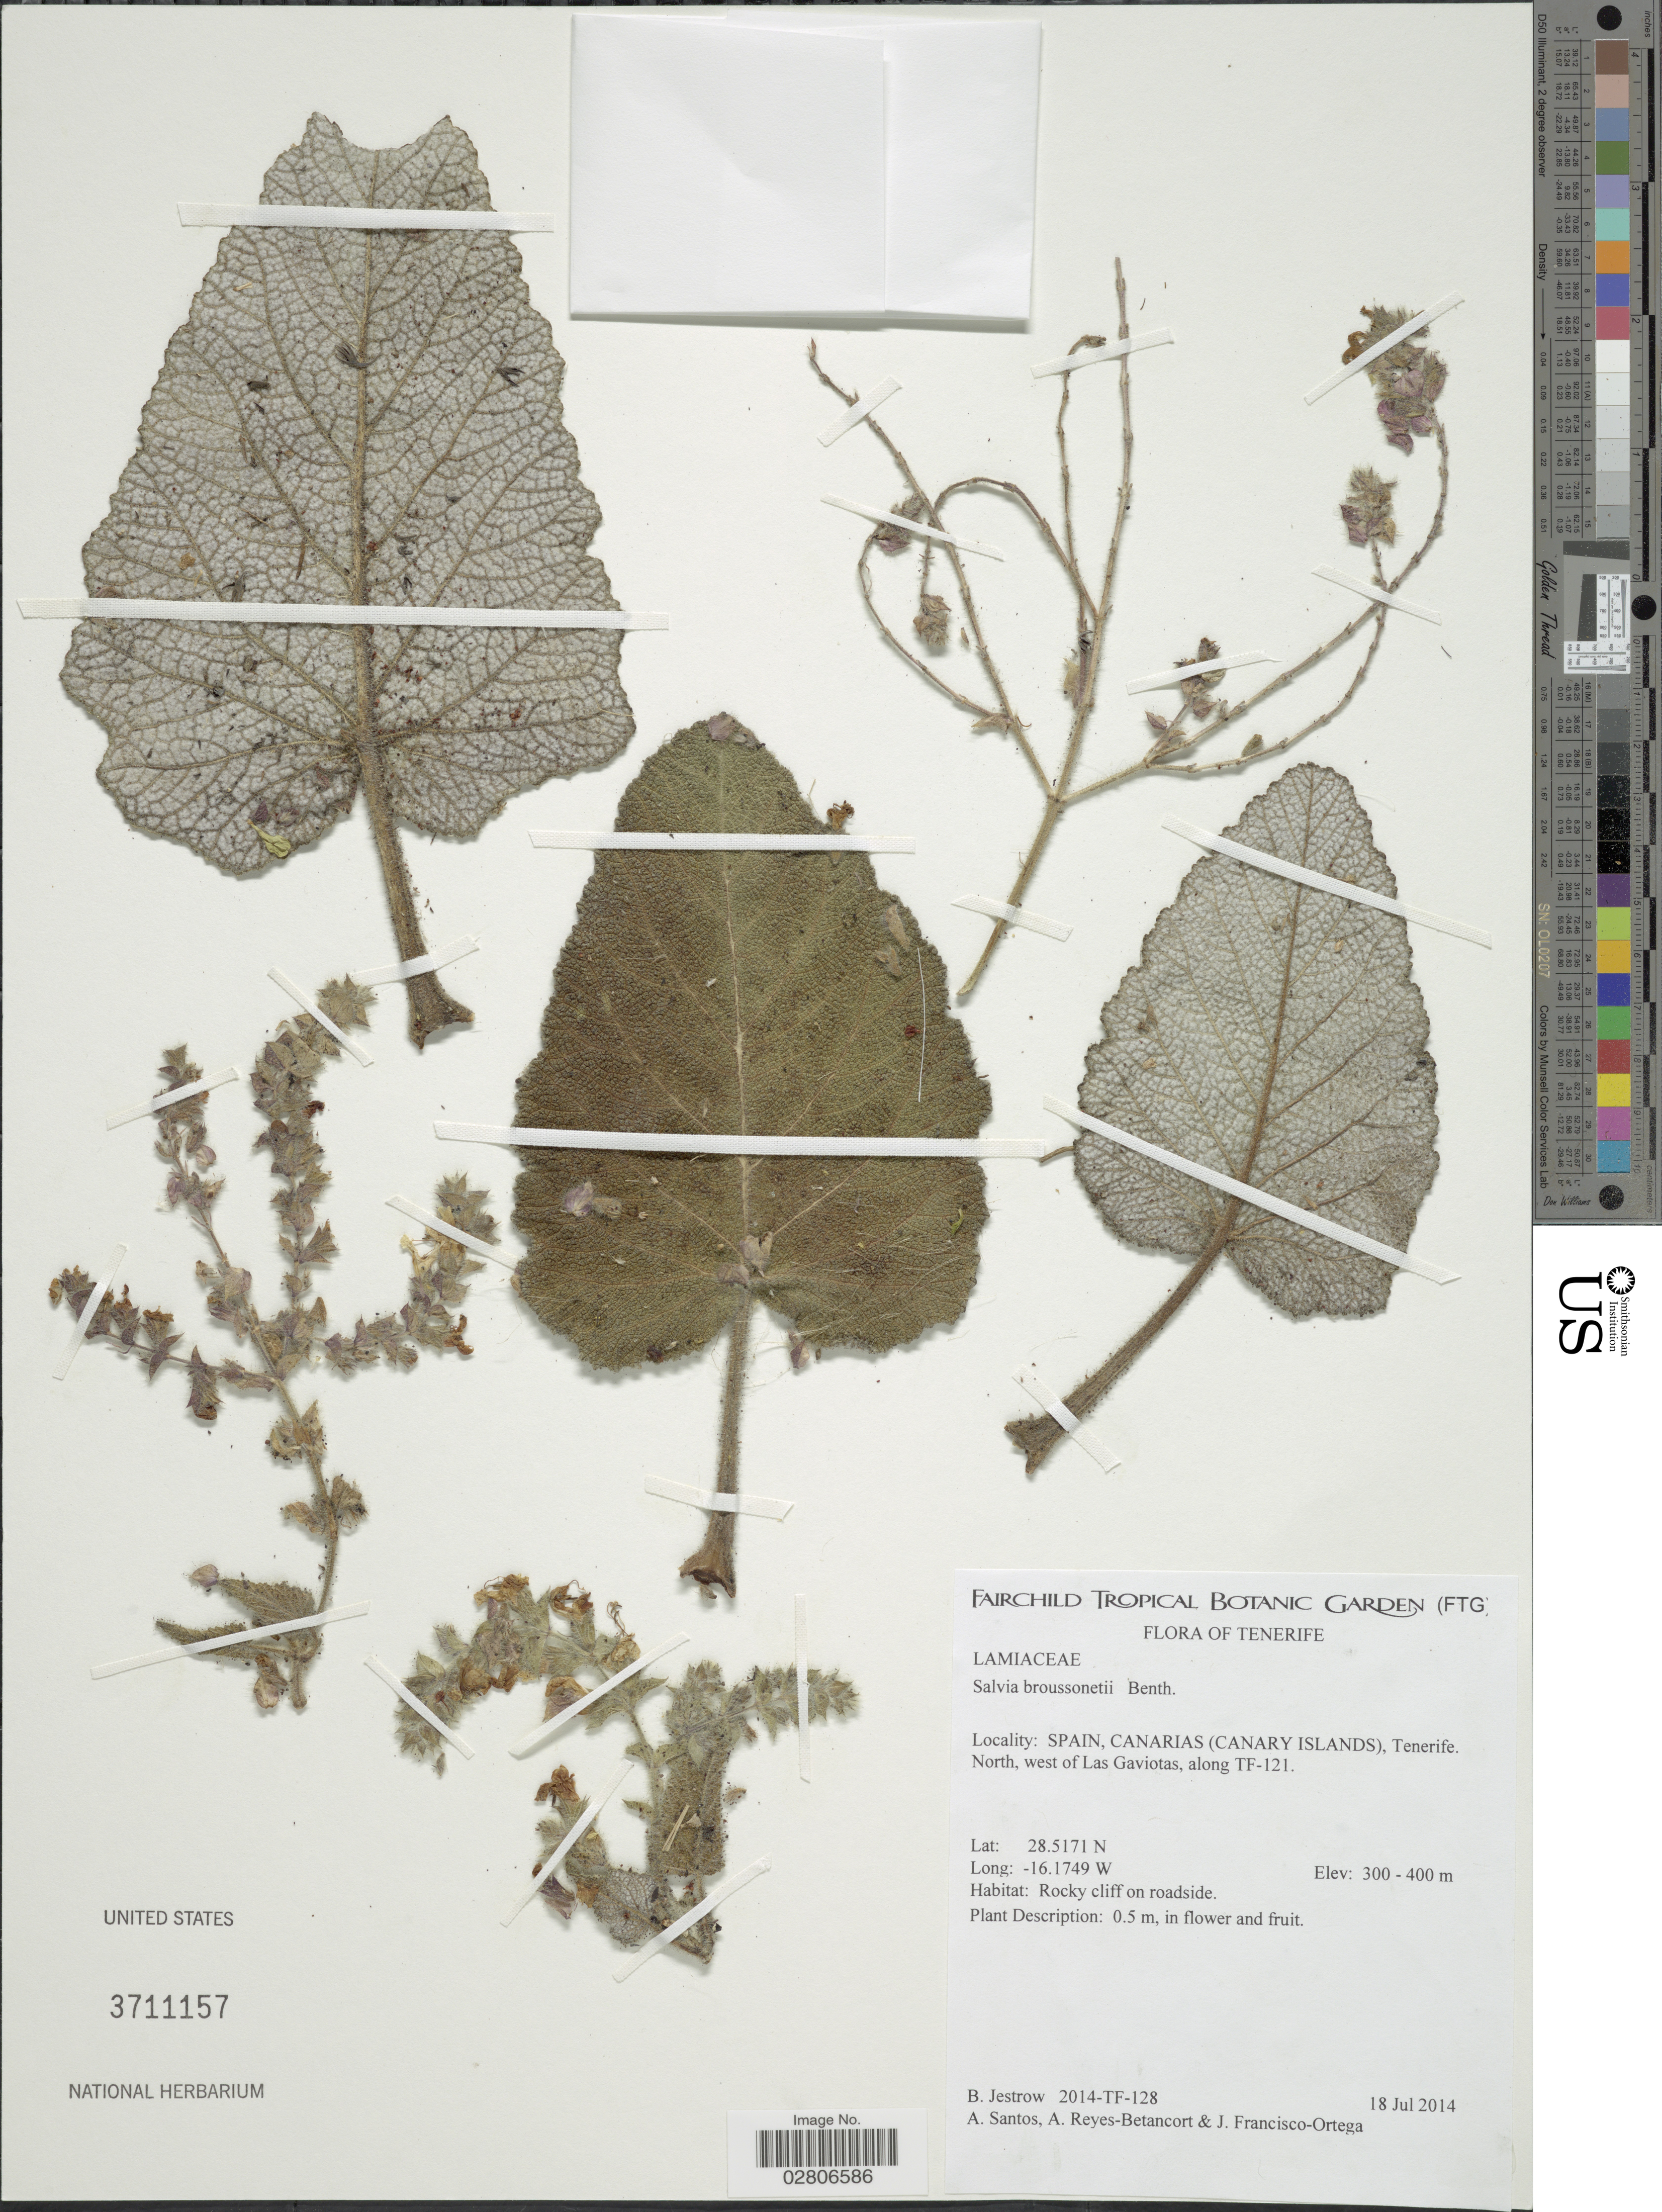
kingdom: Plantae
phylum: Tracheophyta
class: Magnoliopsida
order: Lamiales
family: Lamiaceae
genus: Salvia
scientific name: Salvia broussonetii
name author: Benth.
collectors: B. Jestrow, A. Santos, A. Reyes & J. Francisco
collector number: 2014-TF-128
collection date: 2014-07-18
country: Spain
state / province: Canarias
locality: Tenerife, Canarias (Canary Islands), North, west of Las Gaviotas, along TF-121.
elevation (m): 300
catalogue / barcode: US 3711157